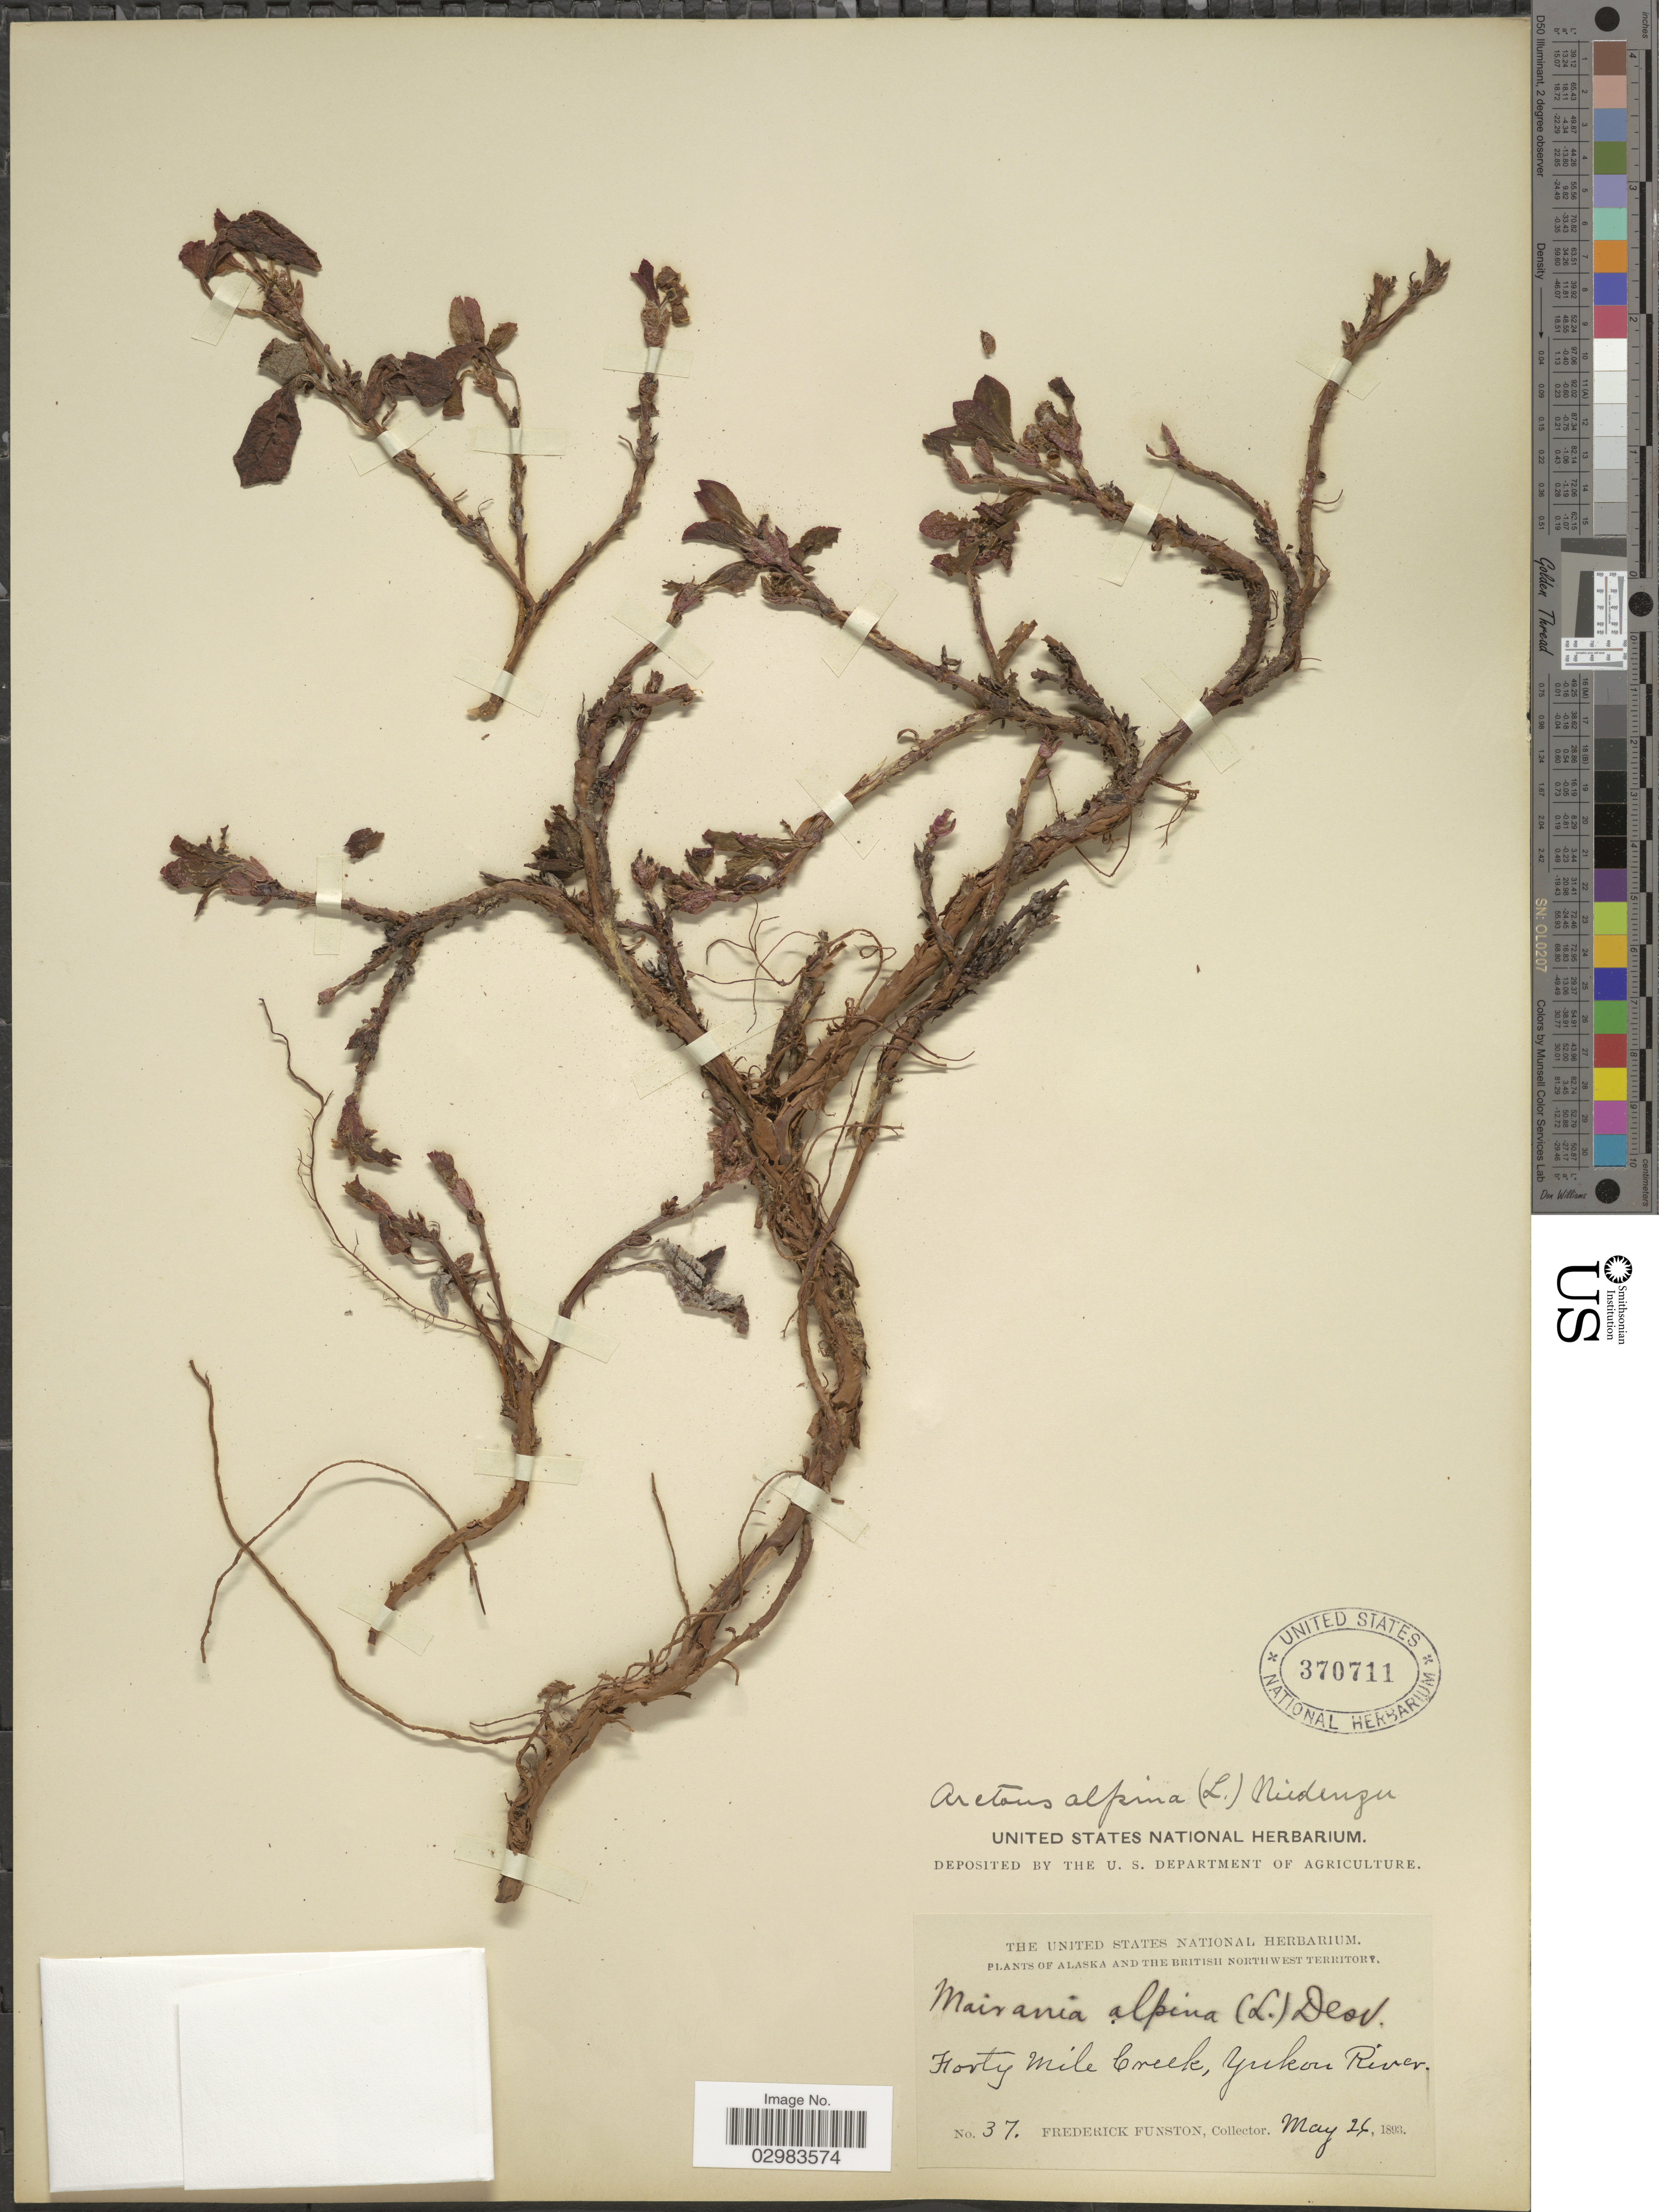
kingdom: Plantae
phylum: Tracheophyta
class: Magnoliopsida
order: Ericales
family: Ericaceae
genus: Arctostaphylos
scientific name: Arctostaphylos alpina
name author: (L.) Spreng.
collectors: F. Funston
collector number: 37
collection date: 1893-05-26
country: United States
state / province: Alaska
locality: The British Northwest Territory, Forty Mile Creek, Yukon River.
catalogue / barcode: US 370711